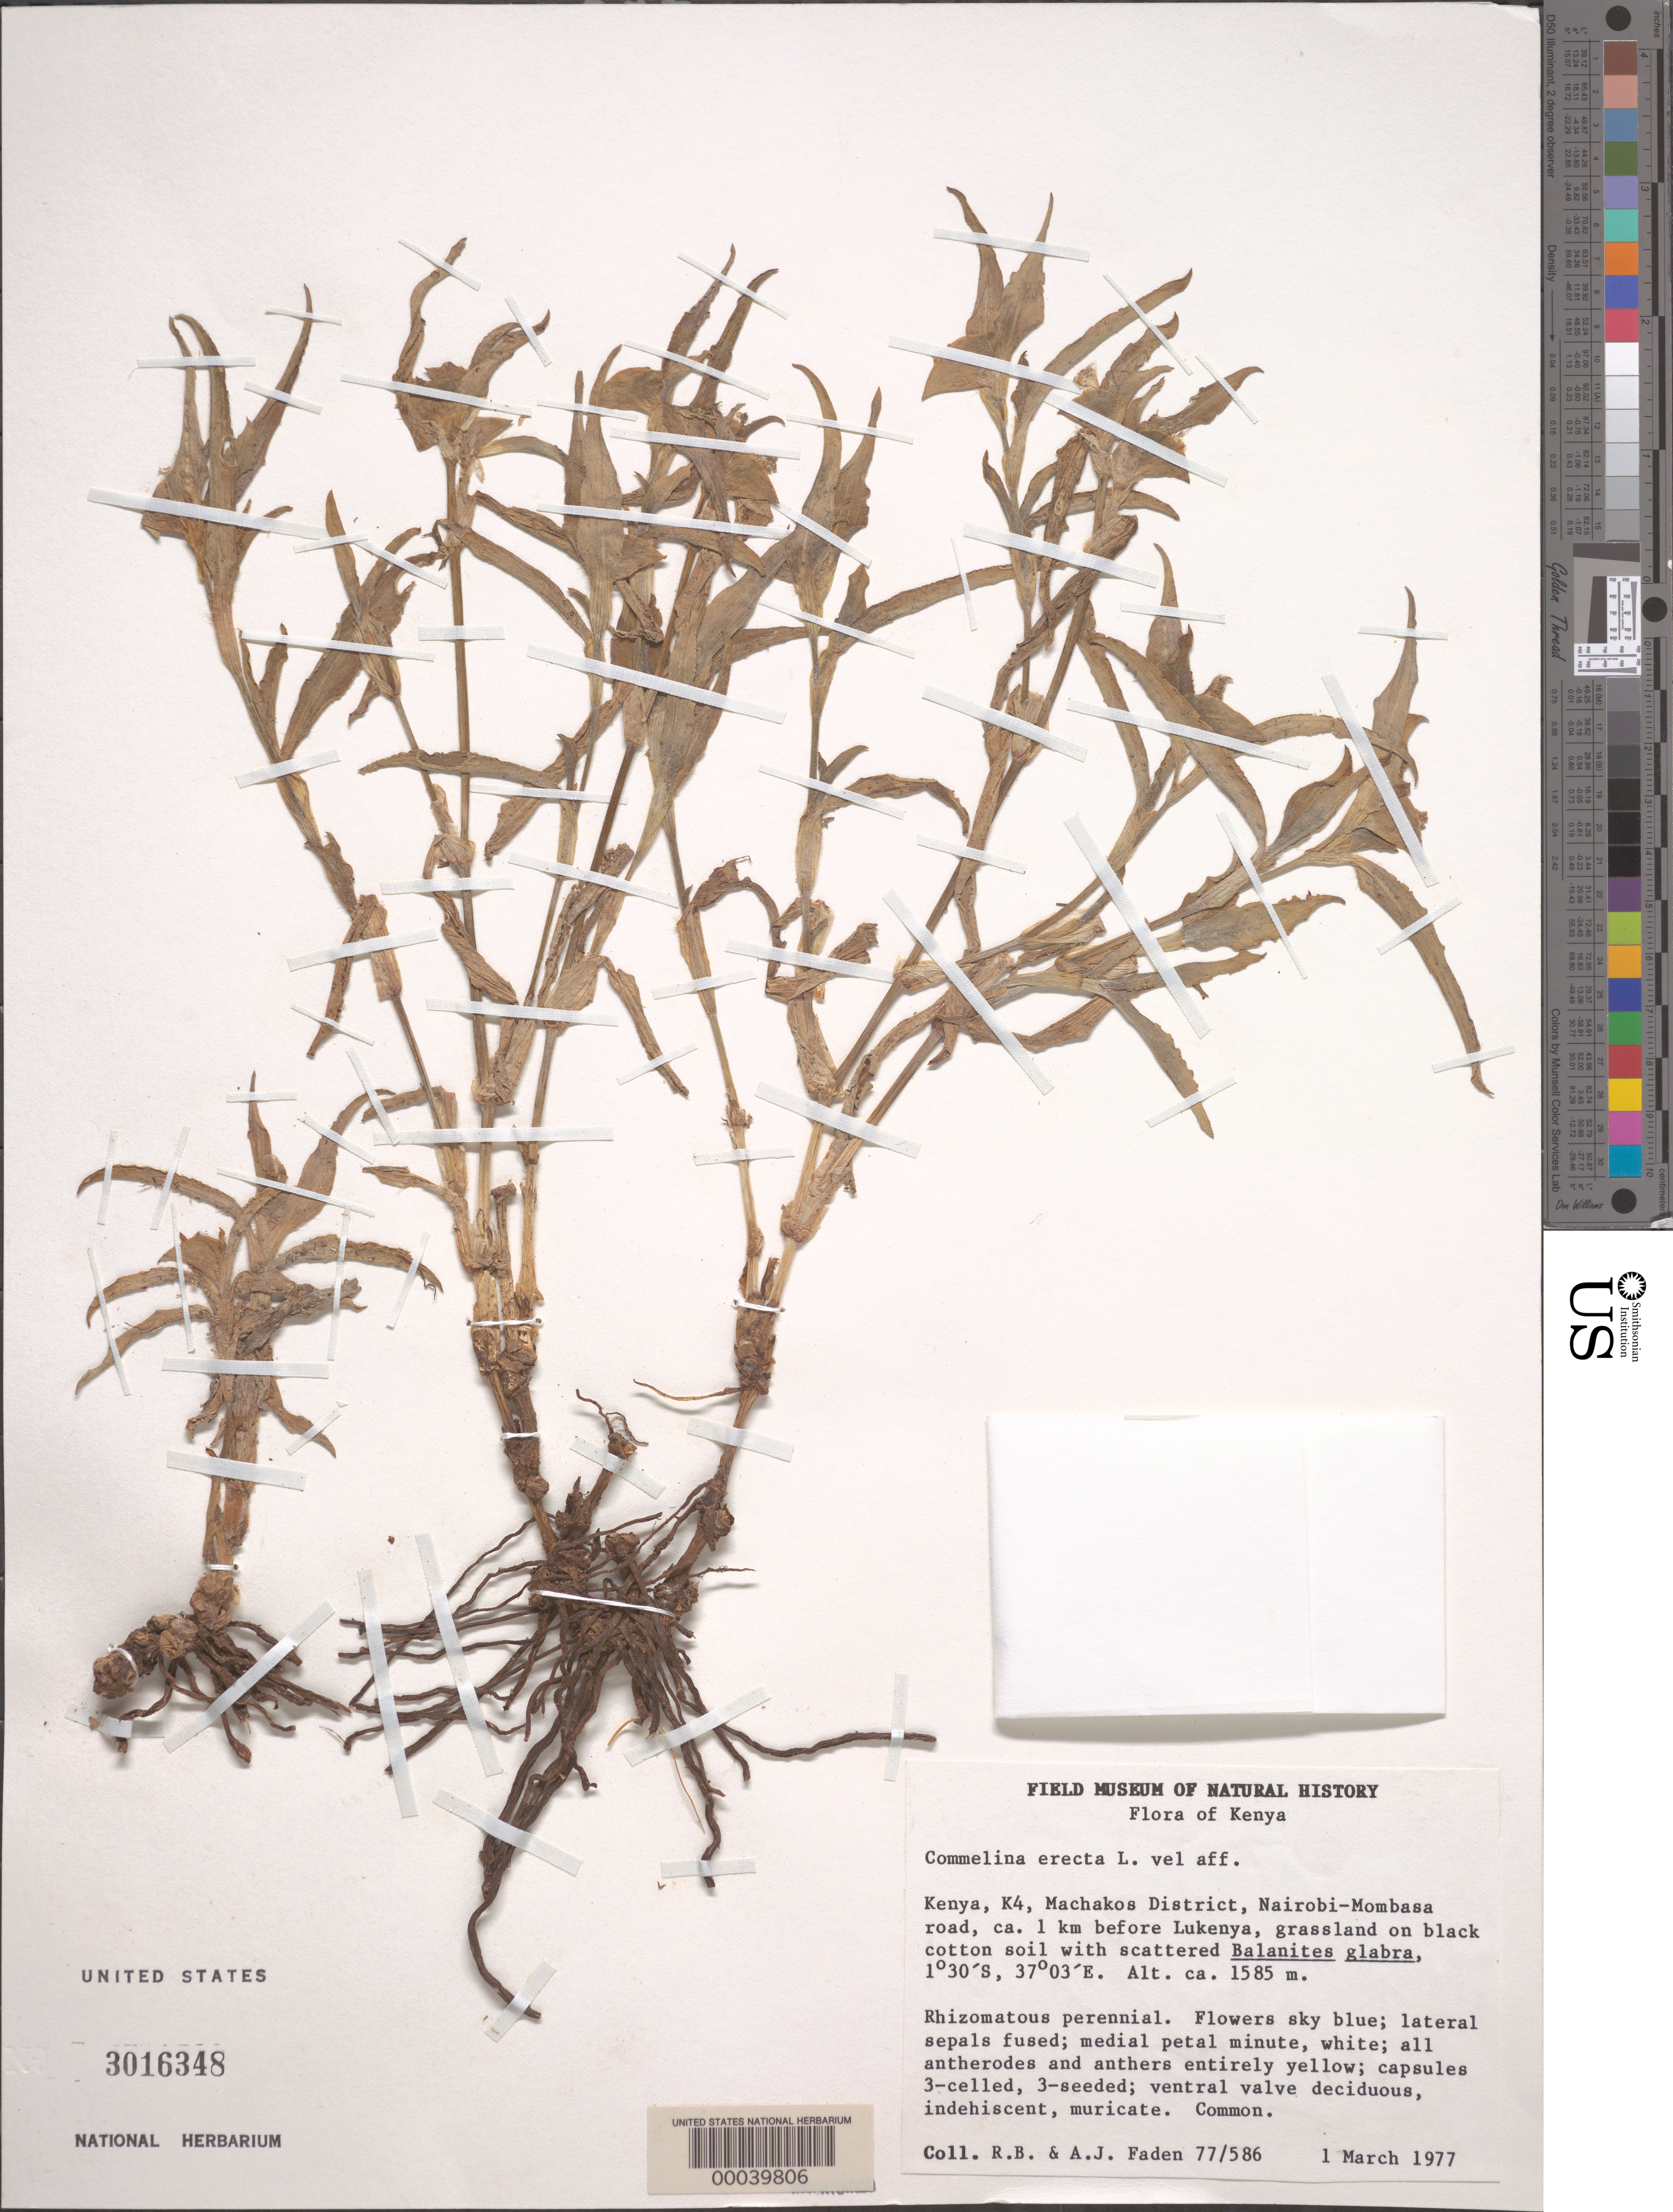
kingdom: Plantae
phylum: Tracheophyta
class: Liliopsida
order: Commelinales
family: Commelinaceae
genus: Commelina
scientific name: Commelina erecta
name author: L.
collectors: R. B. Faden & A. J. Faden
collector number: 77/586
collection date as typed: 01 Mar 1977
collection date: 1977-03-01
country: Kenya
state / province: Machakos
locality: Lukenya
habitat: Grassland; black cotton soil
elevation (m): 1585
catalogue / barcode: US 3016348